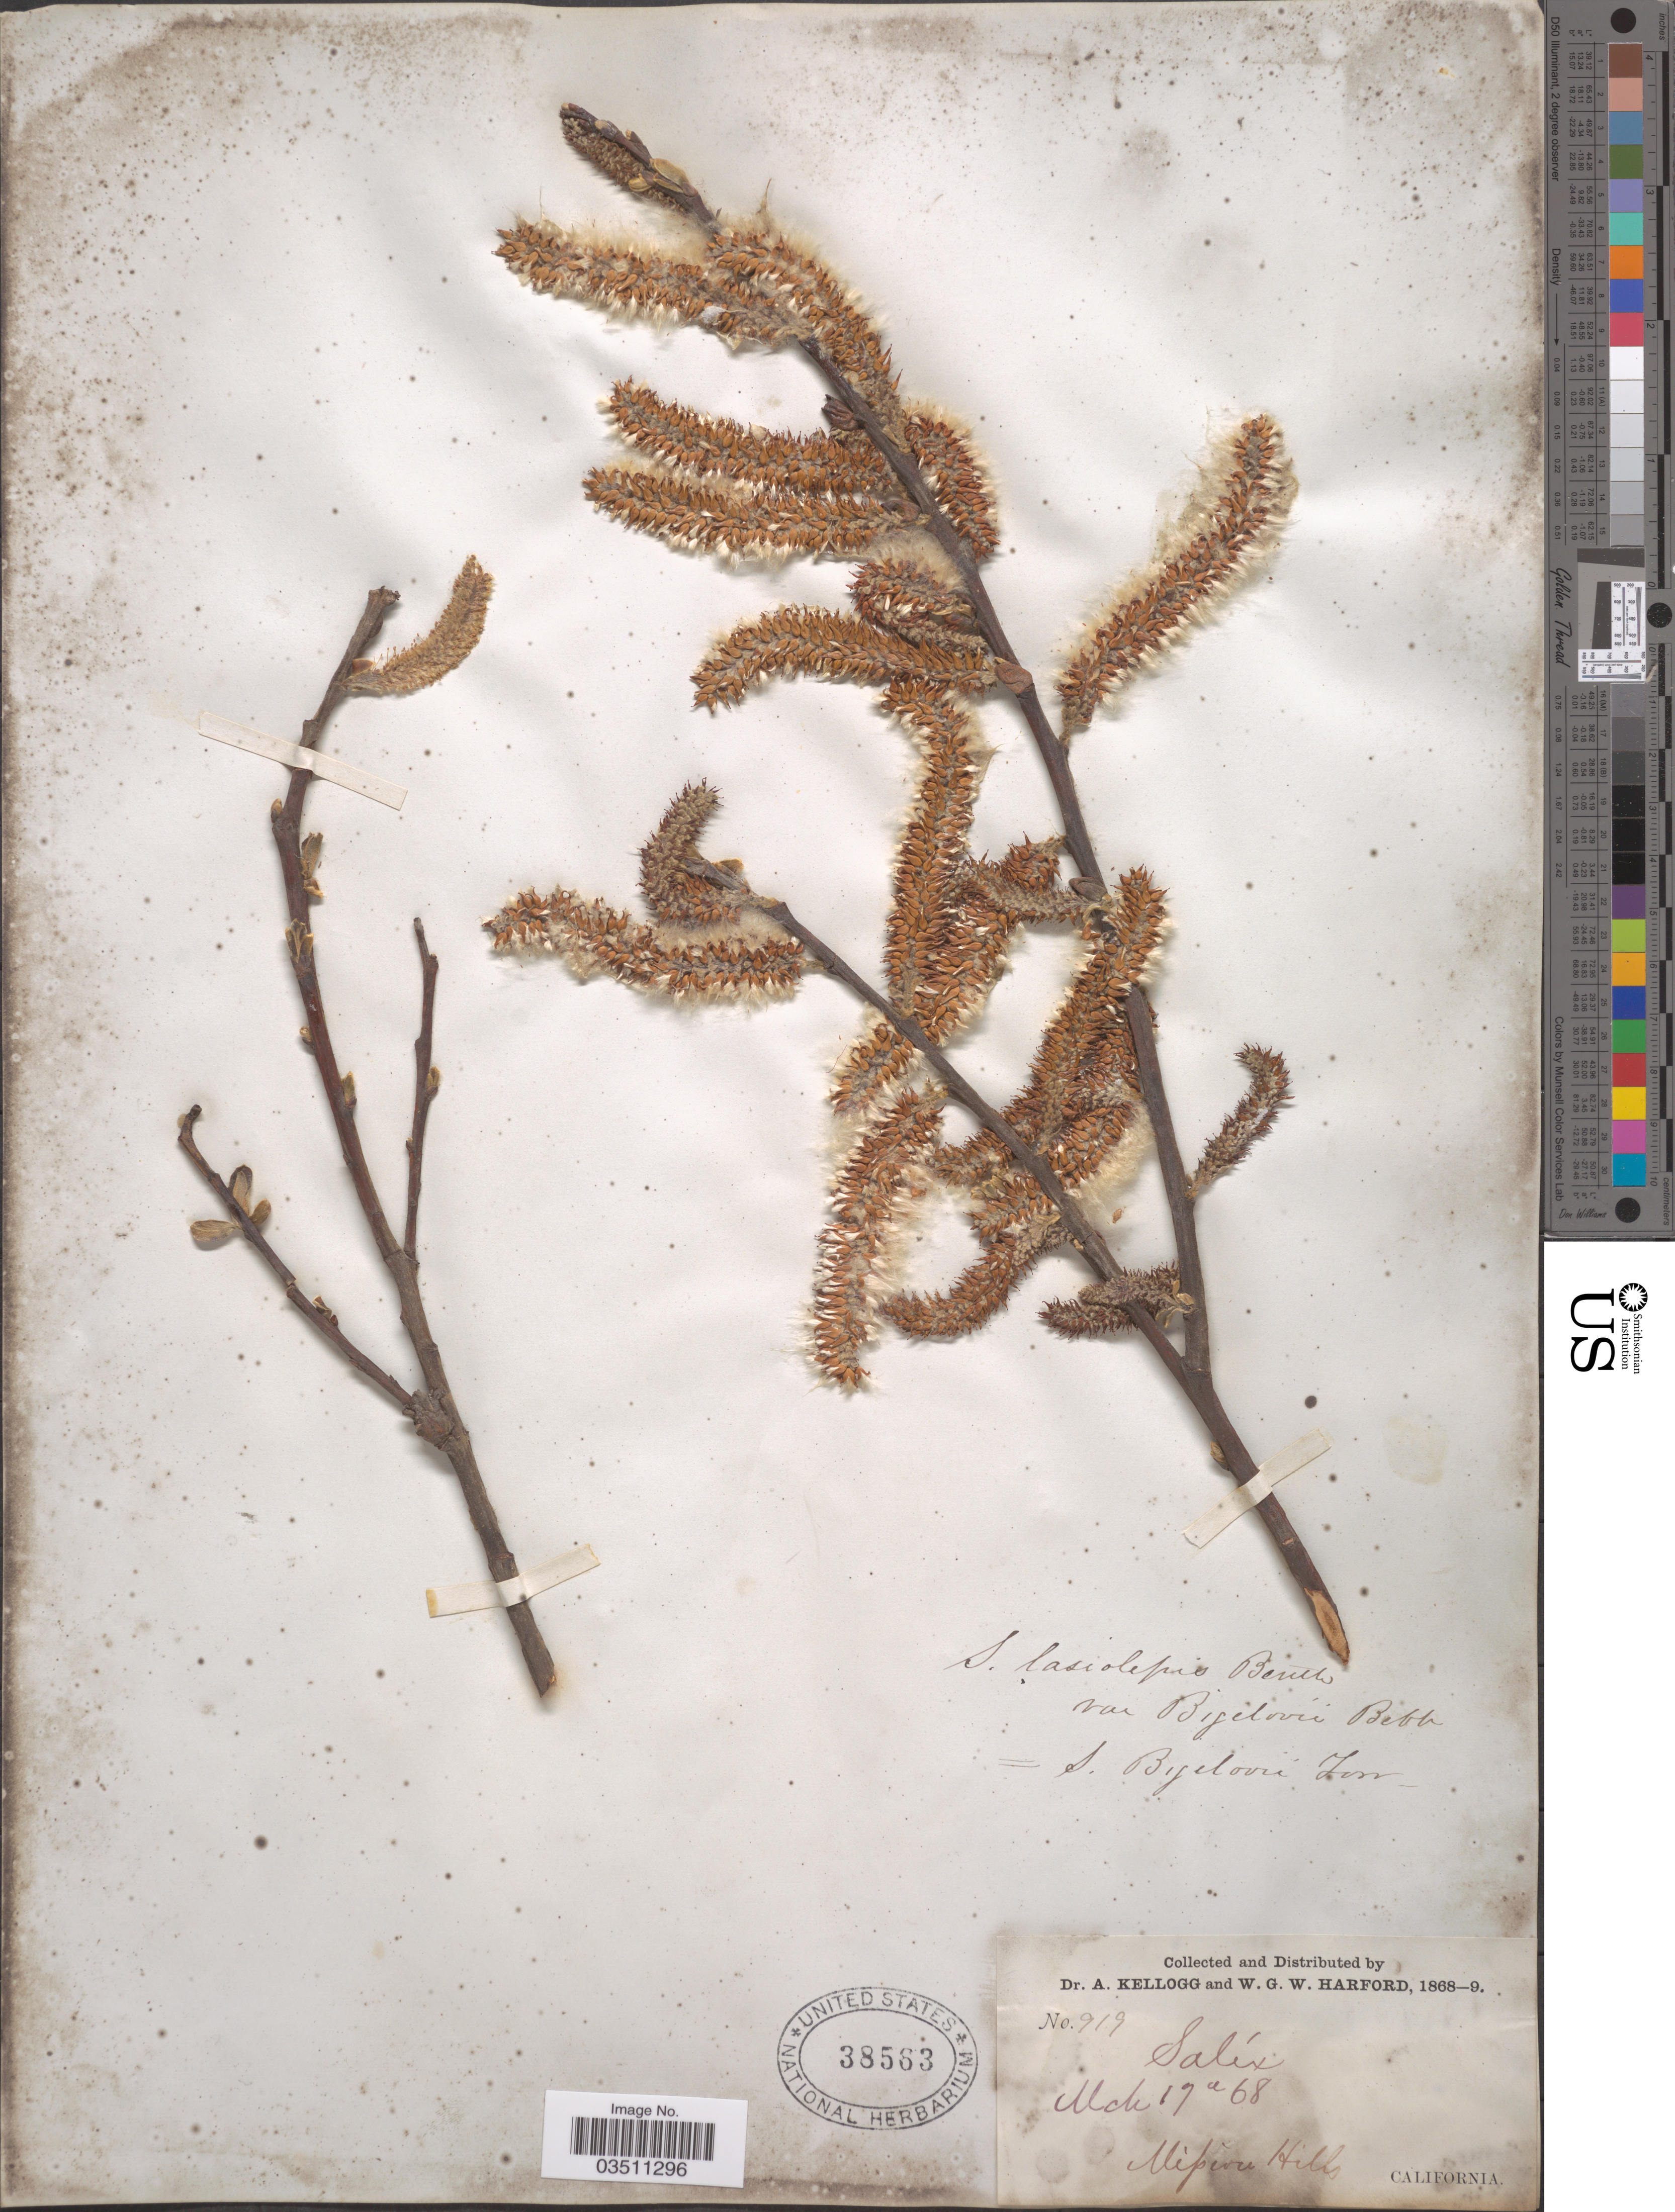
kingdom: Plantae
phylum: Tracheophyta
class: Magnoliopsida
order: Malpighiales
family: Salicaceae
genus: Salix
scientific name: Salix lasiolepis var. bigelovii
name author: Benth.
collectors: A. Kellogg & W. G. W. Harford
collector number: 919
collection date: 1868-03-19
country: United States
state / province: California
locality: Mission Hills.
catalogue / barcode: US 38563